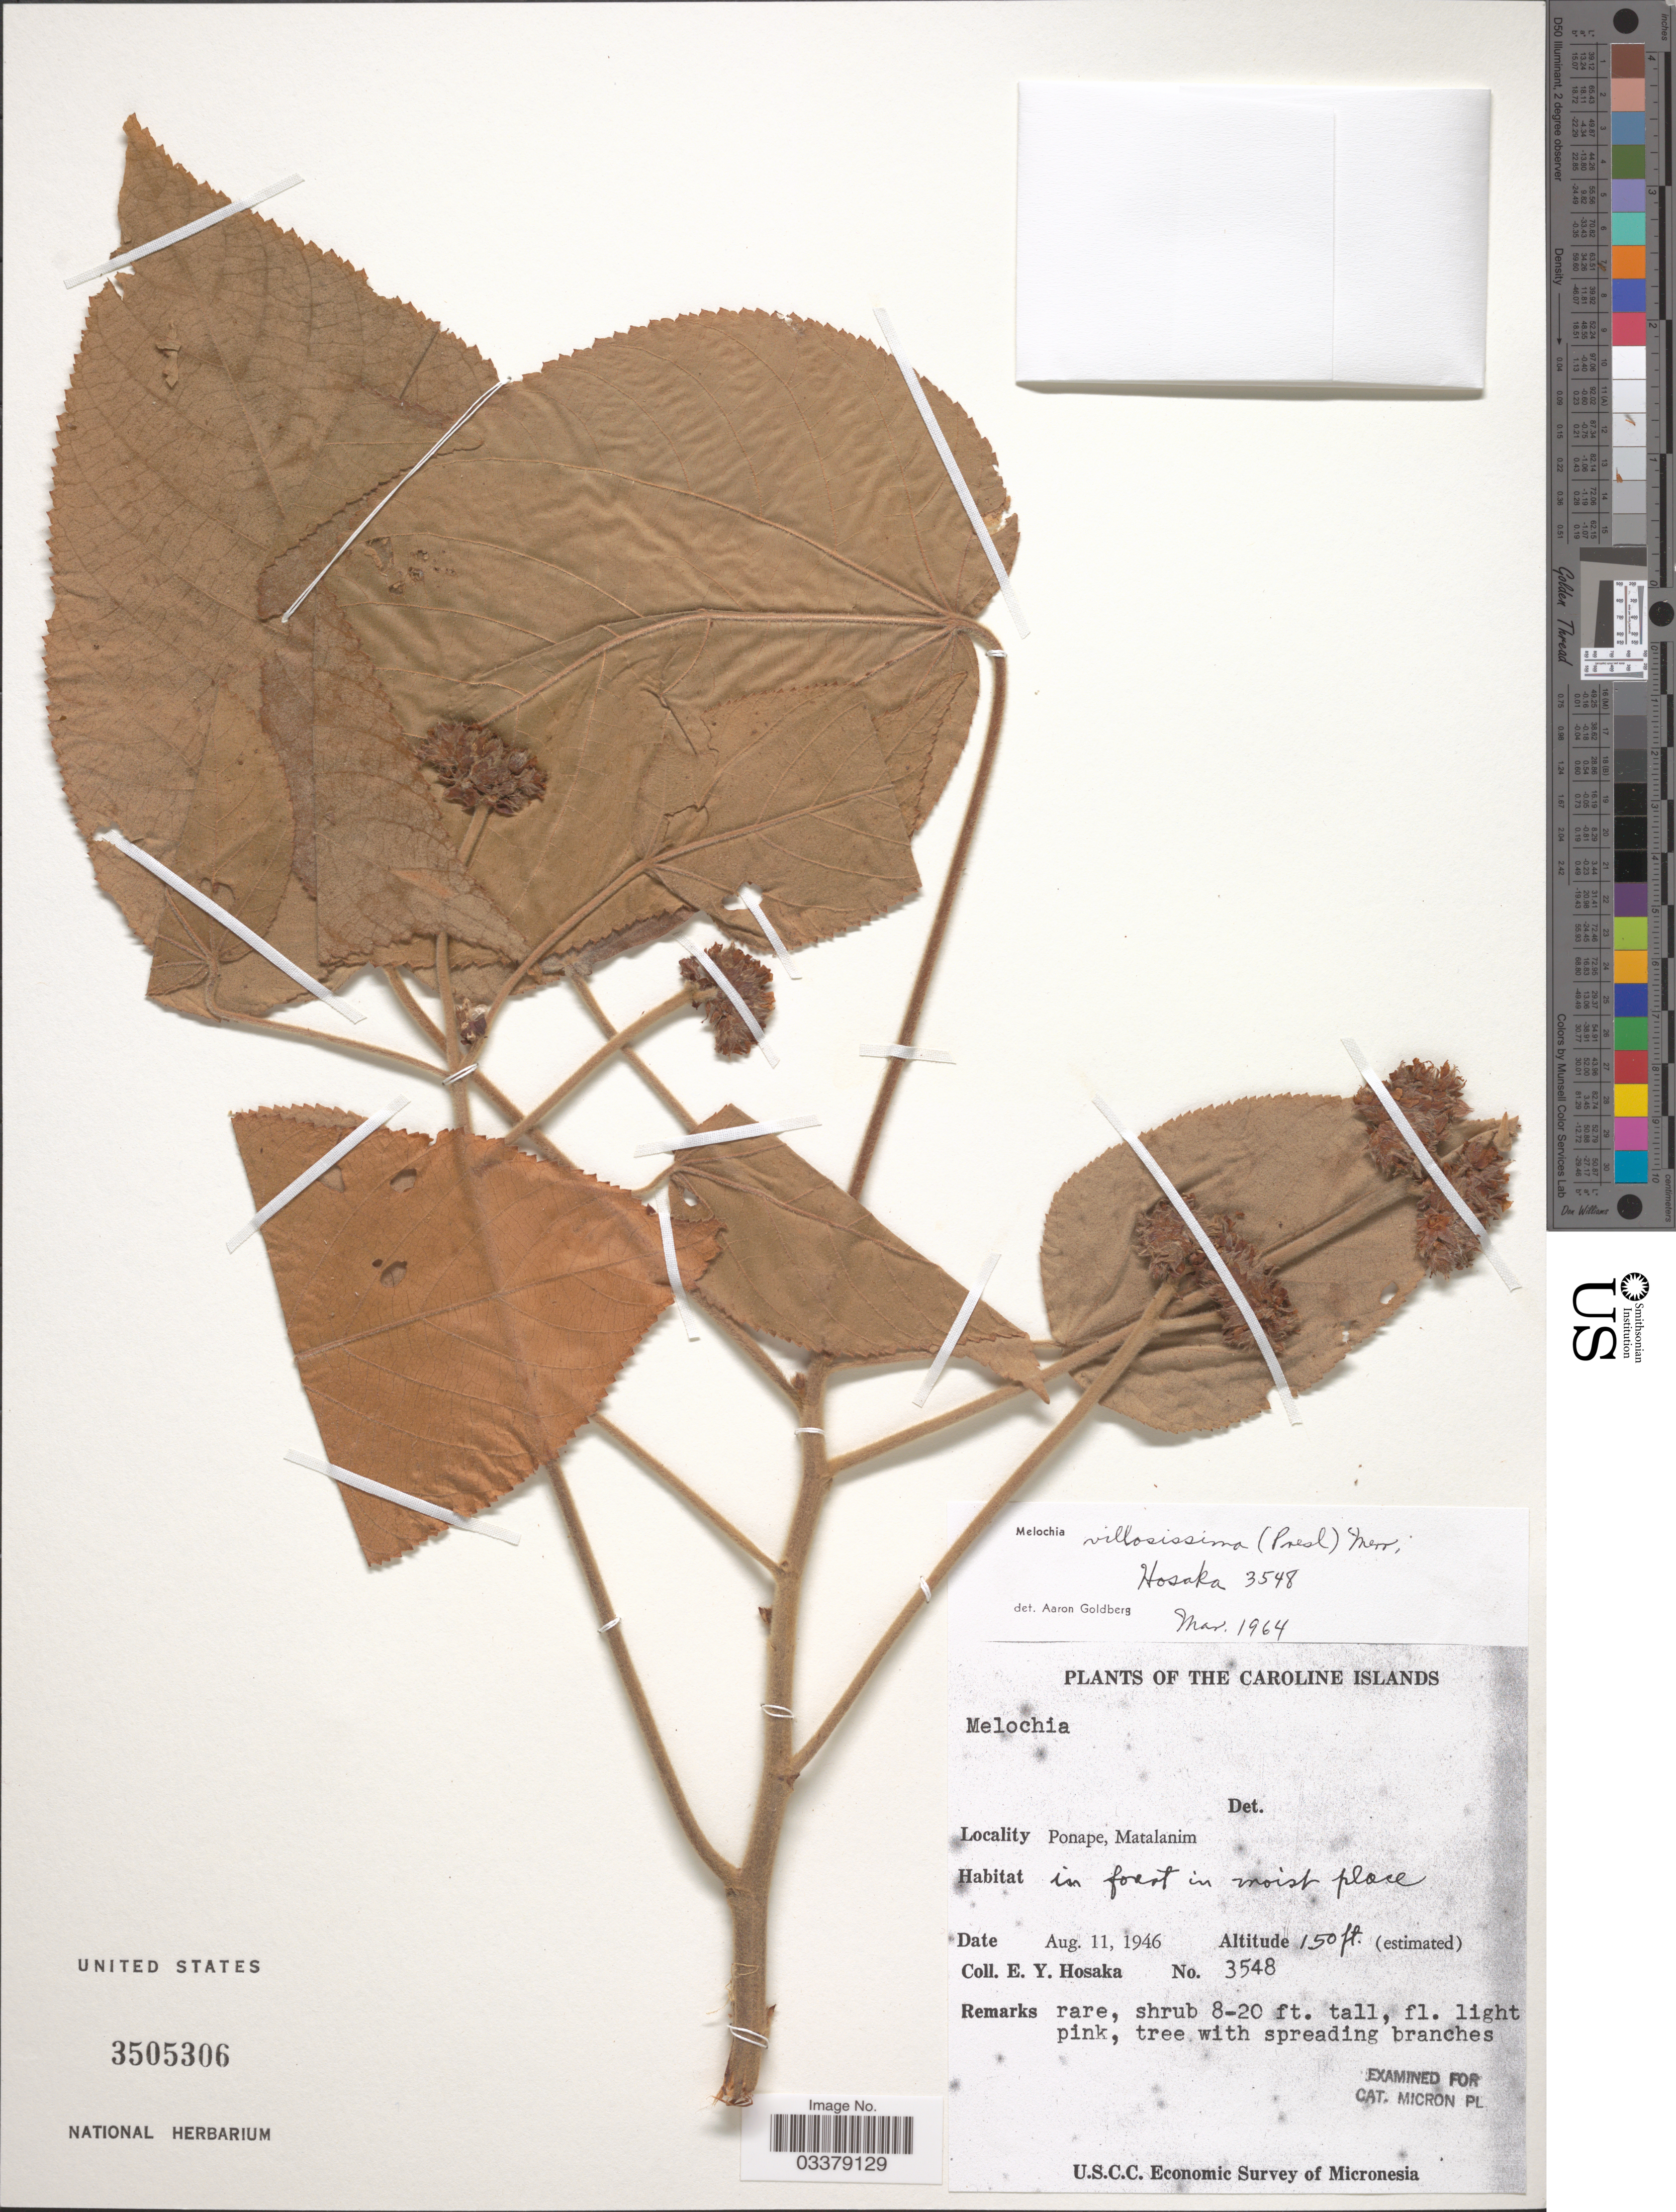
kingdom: Plantae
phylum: Tracheophyta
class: Magnoliopsida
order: Malvales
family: Malvaceae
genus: Melochia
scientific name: Melochia villosissima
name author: (C. Presl) Merr.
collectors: E. Y. Hosaka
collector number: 3548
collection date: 1946-08-11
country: Micronesia, Federated States of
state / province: Pohnpei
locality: The Caroline Islands. Ponape, Matalanim.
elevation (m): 46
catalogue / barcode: US 3505306